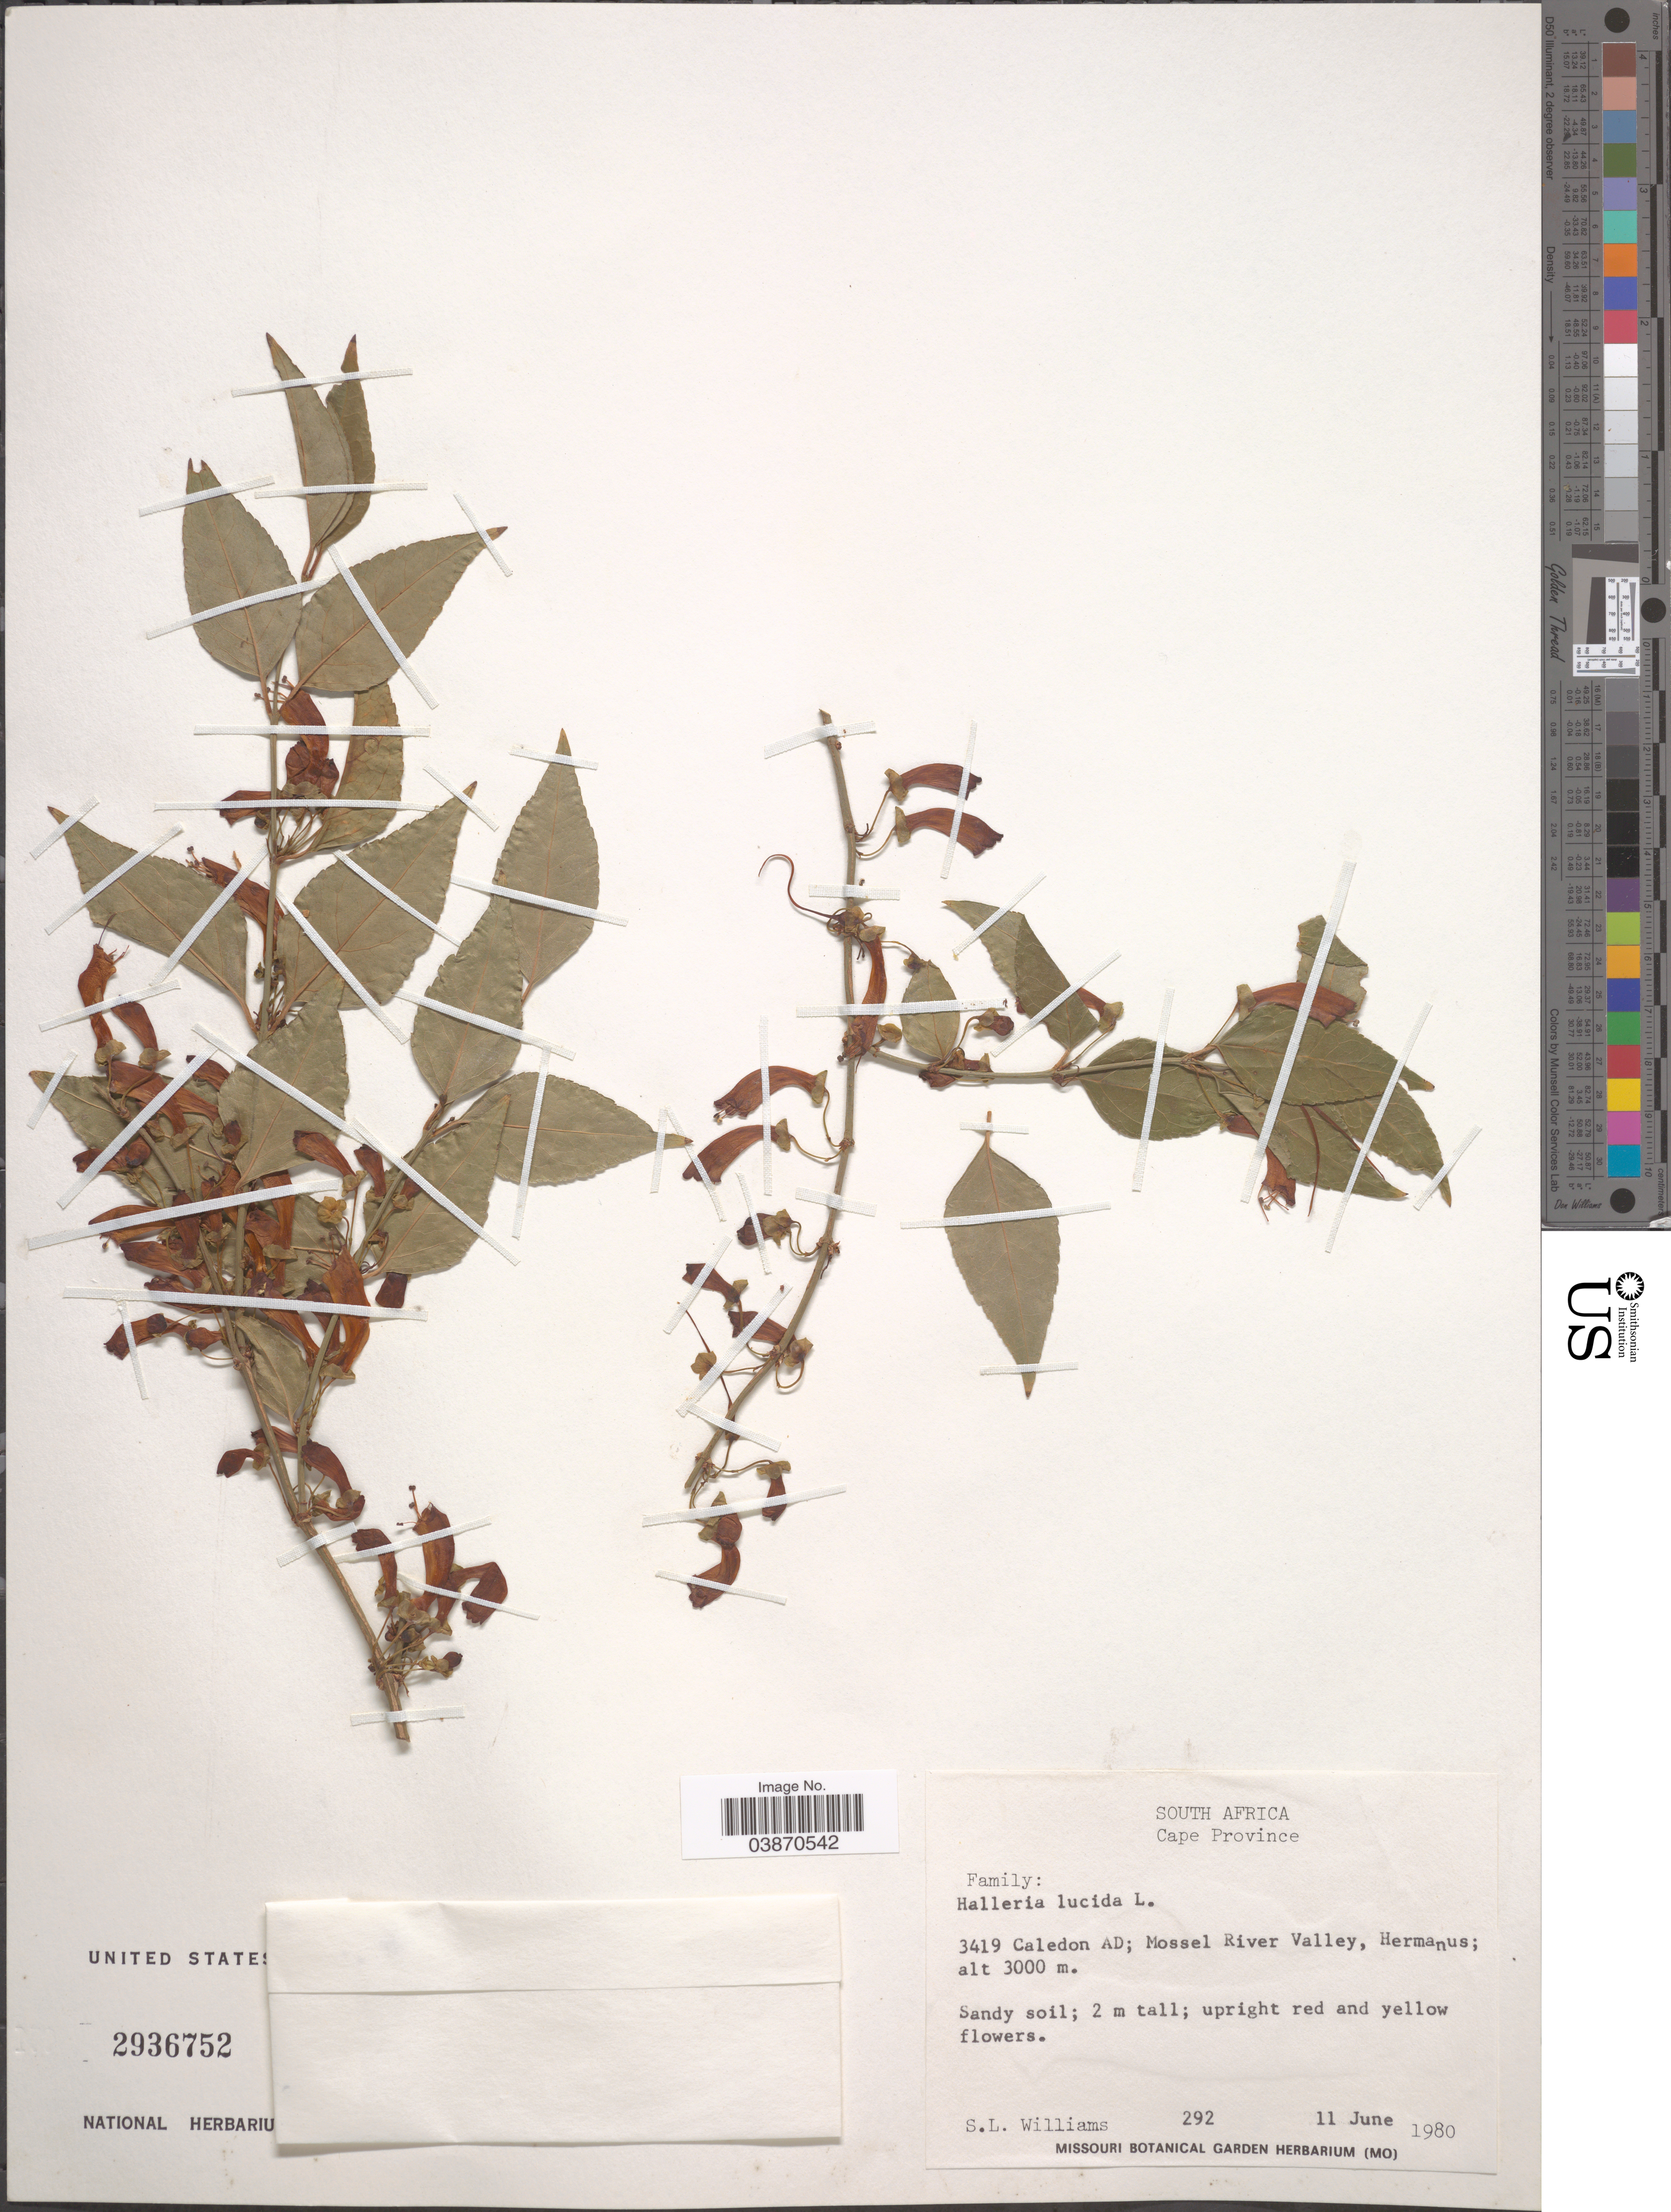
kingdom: Plantae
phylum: Tracheophyta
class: Magnoliopsida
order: Lamiales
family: Stilbaceae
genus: Halleria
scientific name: Halleria lucida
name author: L.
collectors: S. L. Williams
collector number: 292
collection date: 1980-06-11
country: South Africa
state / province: Western Cape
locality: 3419 Caledon AD; Mossel River Valley, Hermanus.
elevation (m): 3000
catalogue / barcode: US 2936752